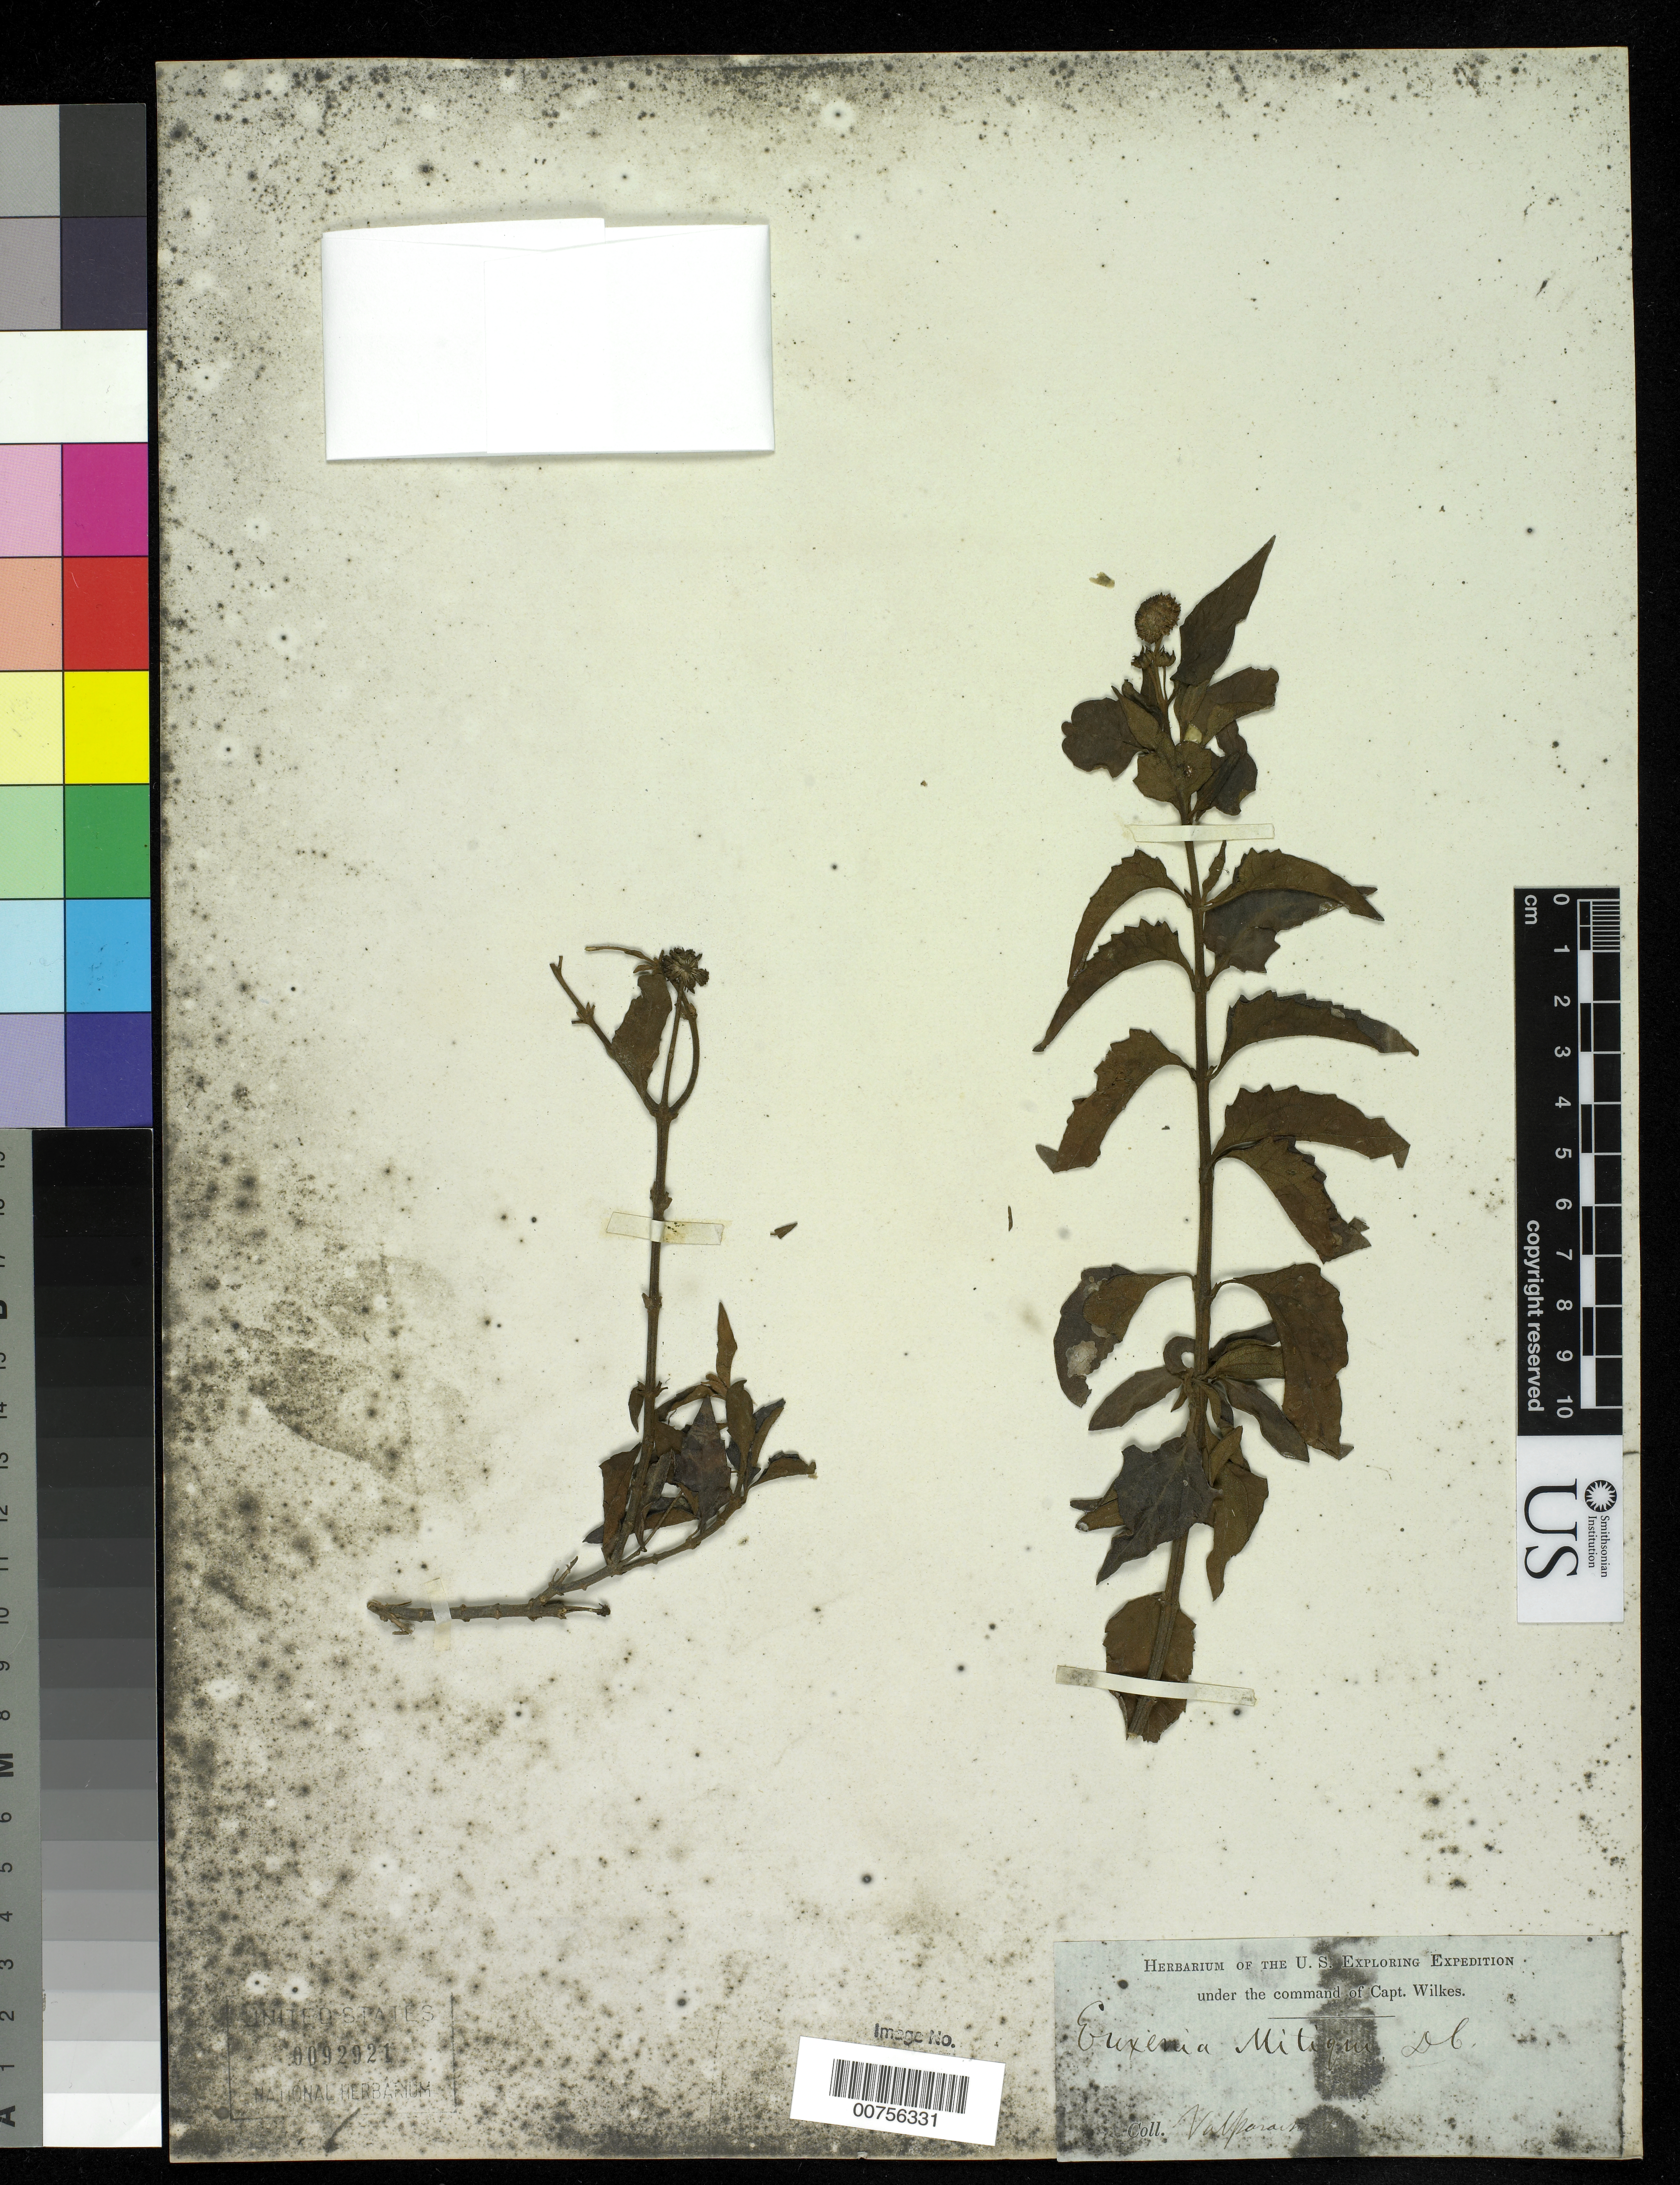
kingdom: Plantae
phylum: Tracheophyta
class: Magnoliopsida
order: Asterales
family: Asteraceae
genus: Podanthus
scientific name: Podanthus mitiqui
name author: Lindl.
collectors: Wilkes Explor. Exped.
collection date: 1838/1842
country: Chile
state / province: Valparaíso (V)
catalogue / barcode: US 92921